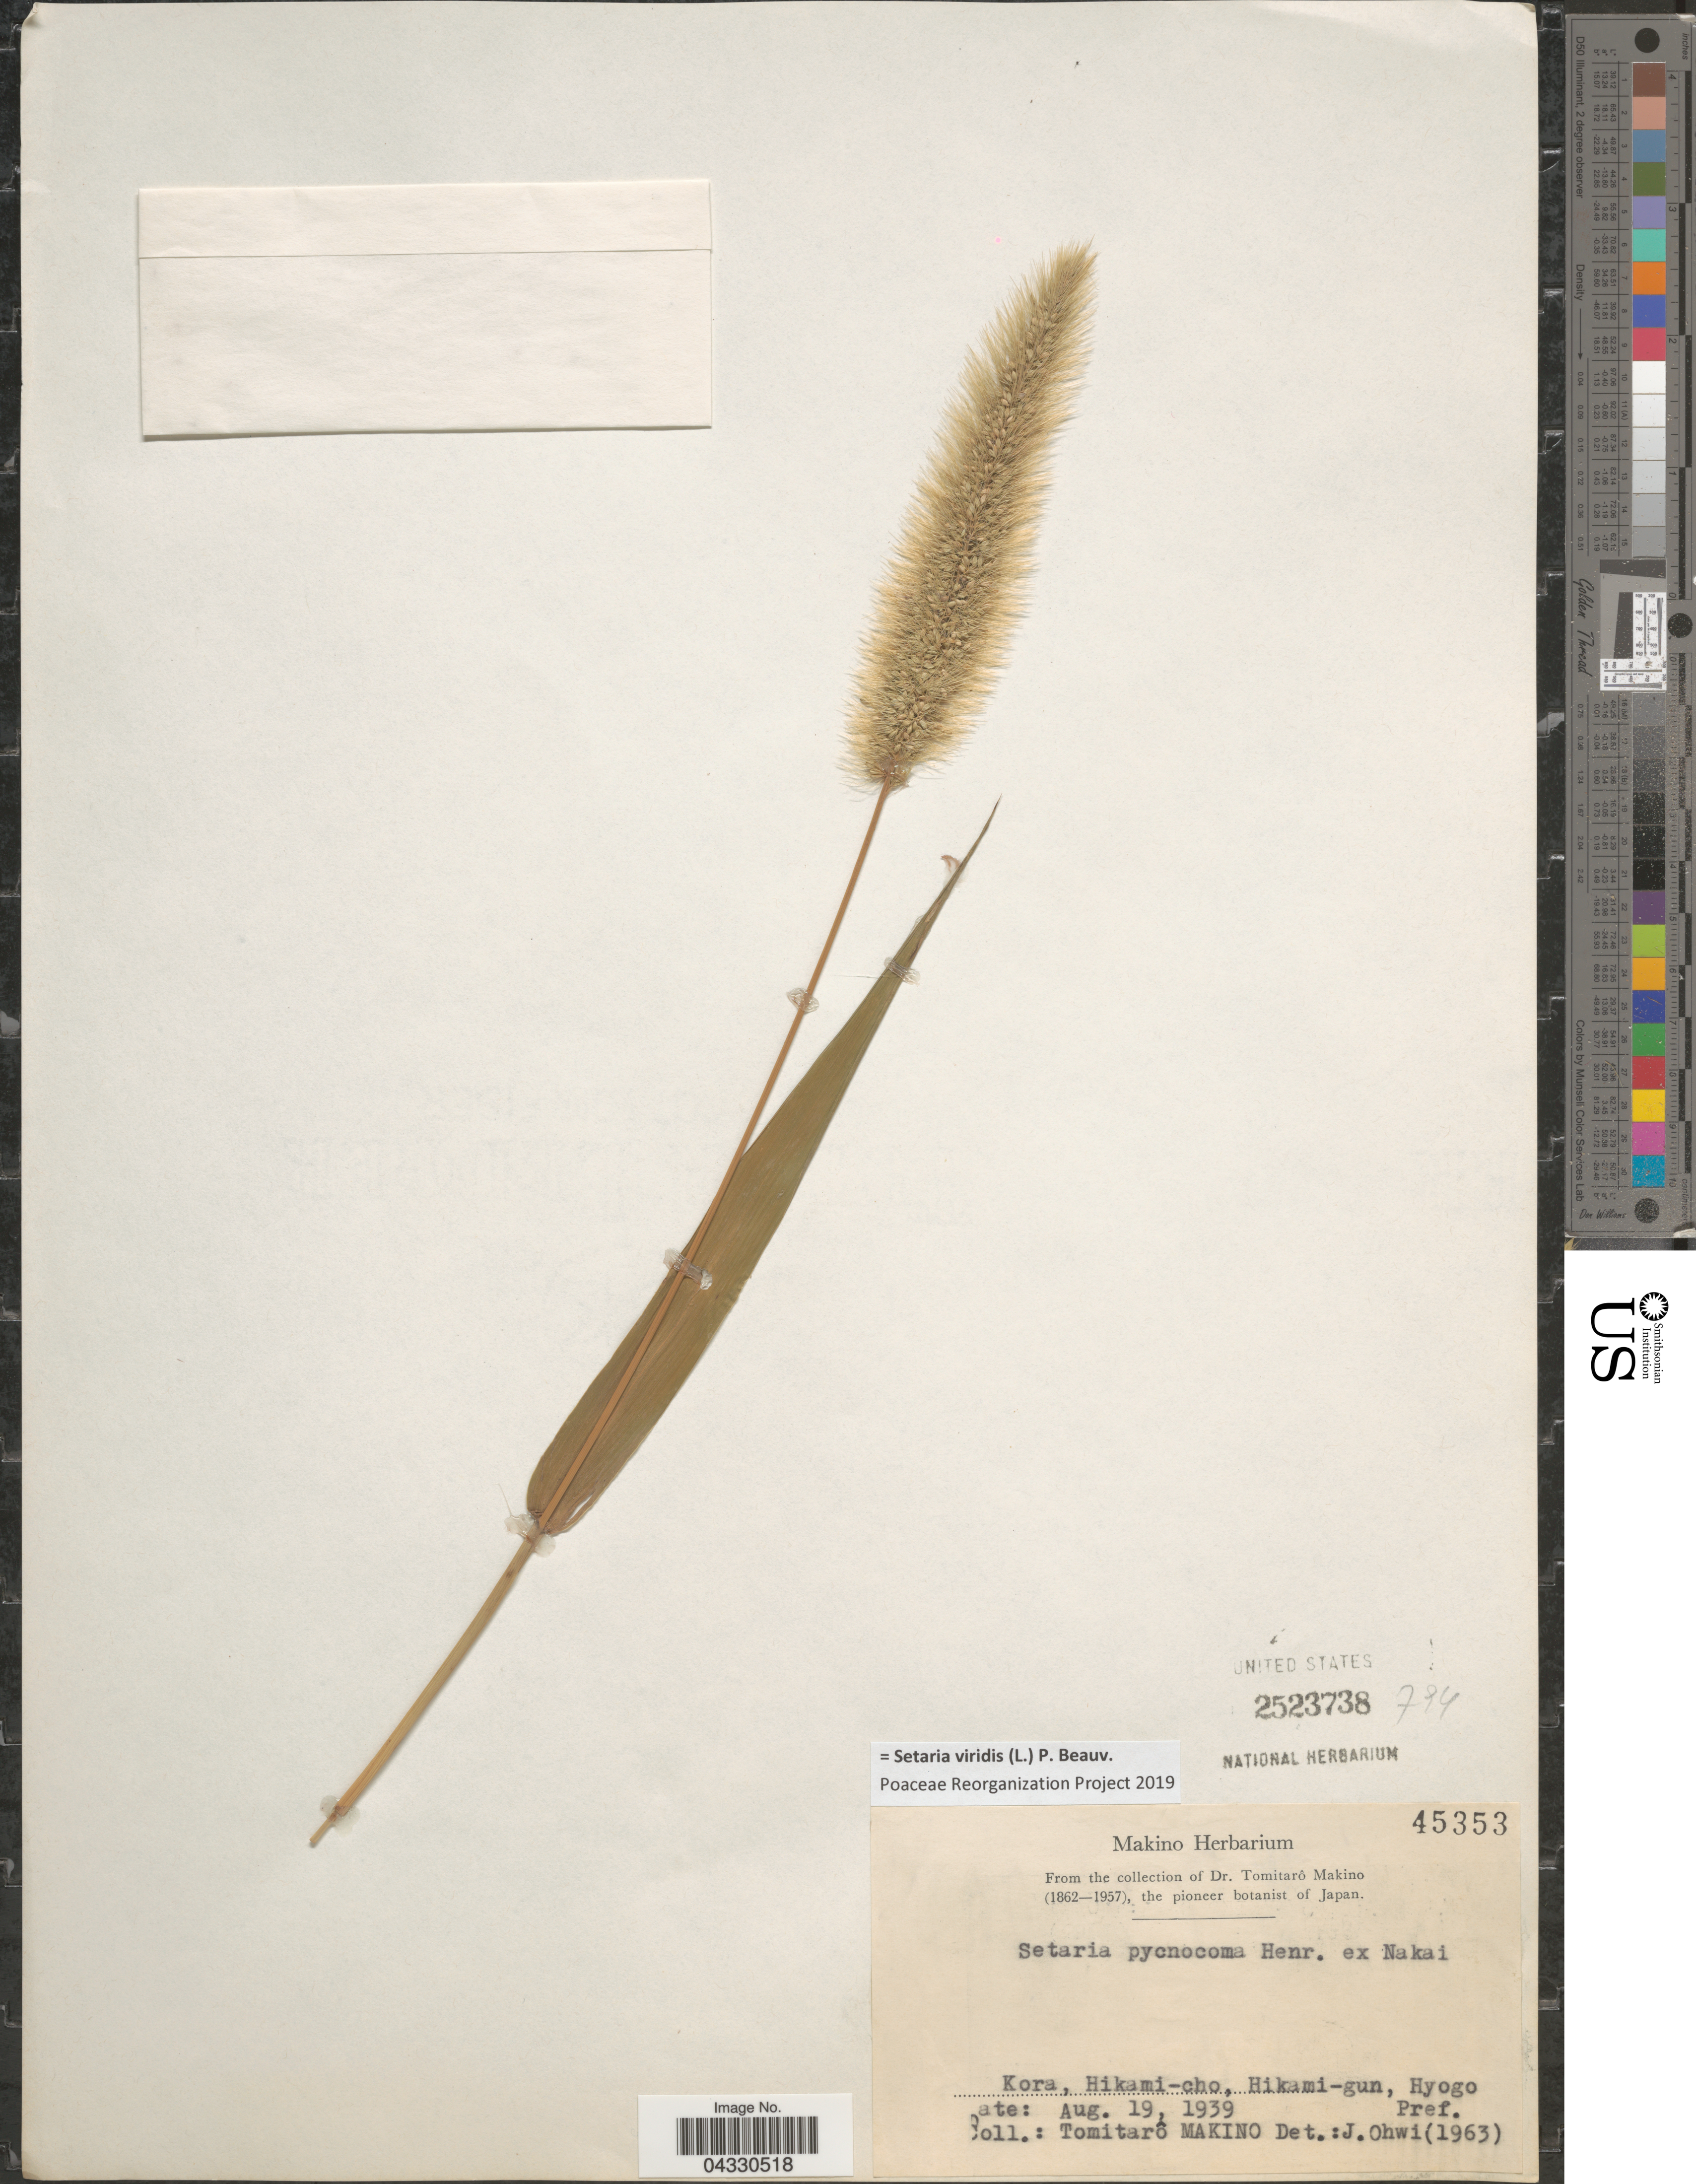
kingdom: Plantae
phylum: Tracheophyta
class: Liliopsida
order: Poales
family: Poaceae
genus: Setaria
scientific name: Setaria viridis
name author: (L.) P. Beauv.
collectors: T. Makino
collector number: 45353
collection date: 1939-08-19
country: Japan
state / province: Hyogo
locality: Kora, Hikami-cho, Hikami-gun, Hyogo Pref.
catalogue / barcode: US 2523738